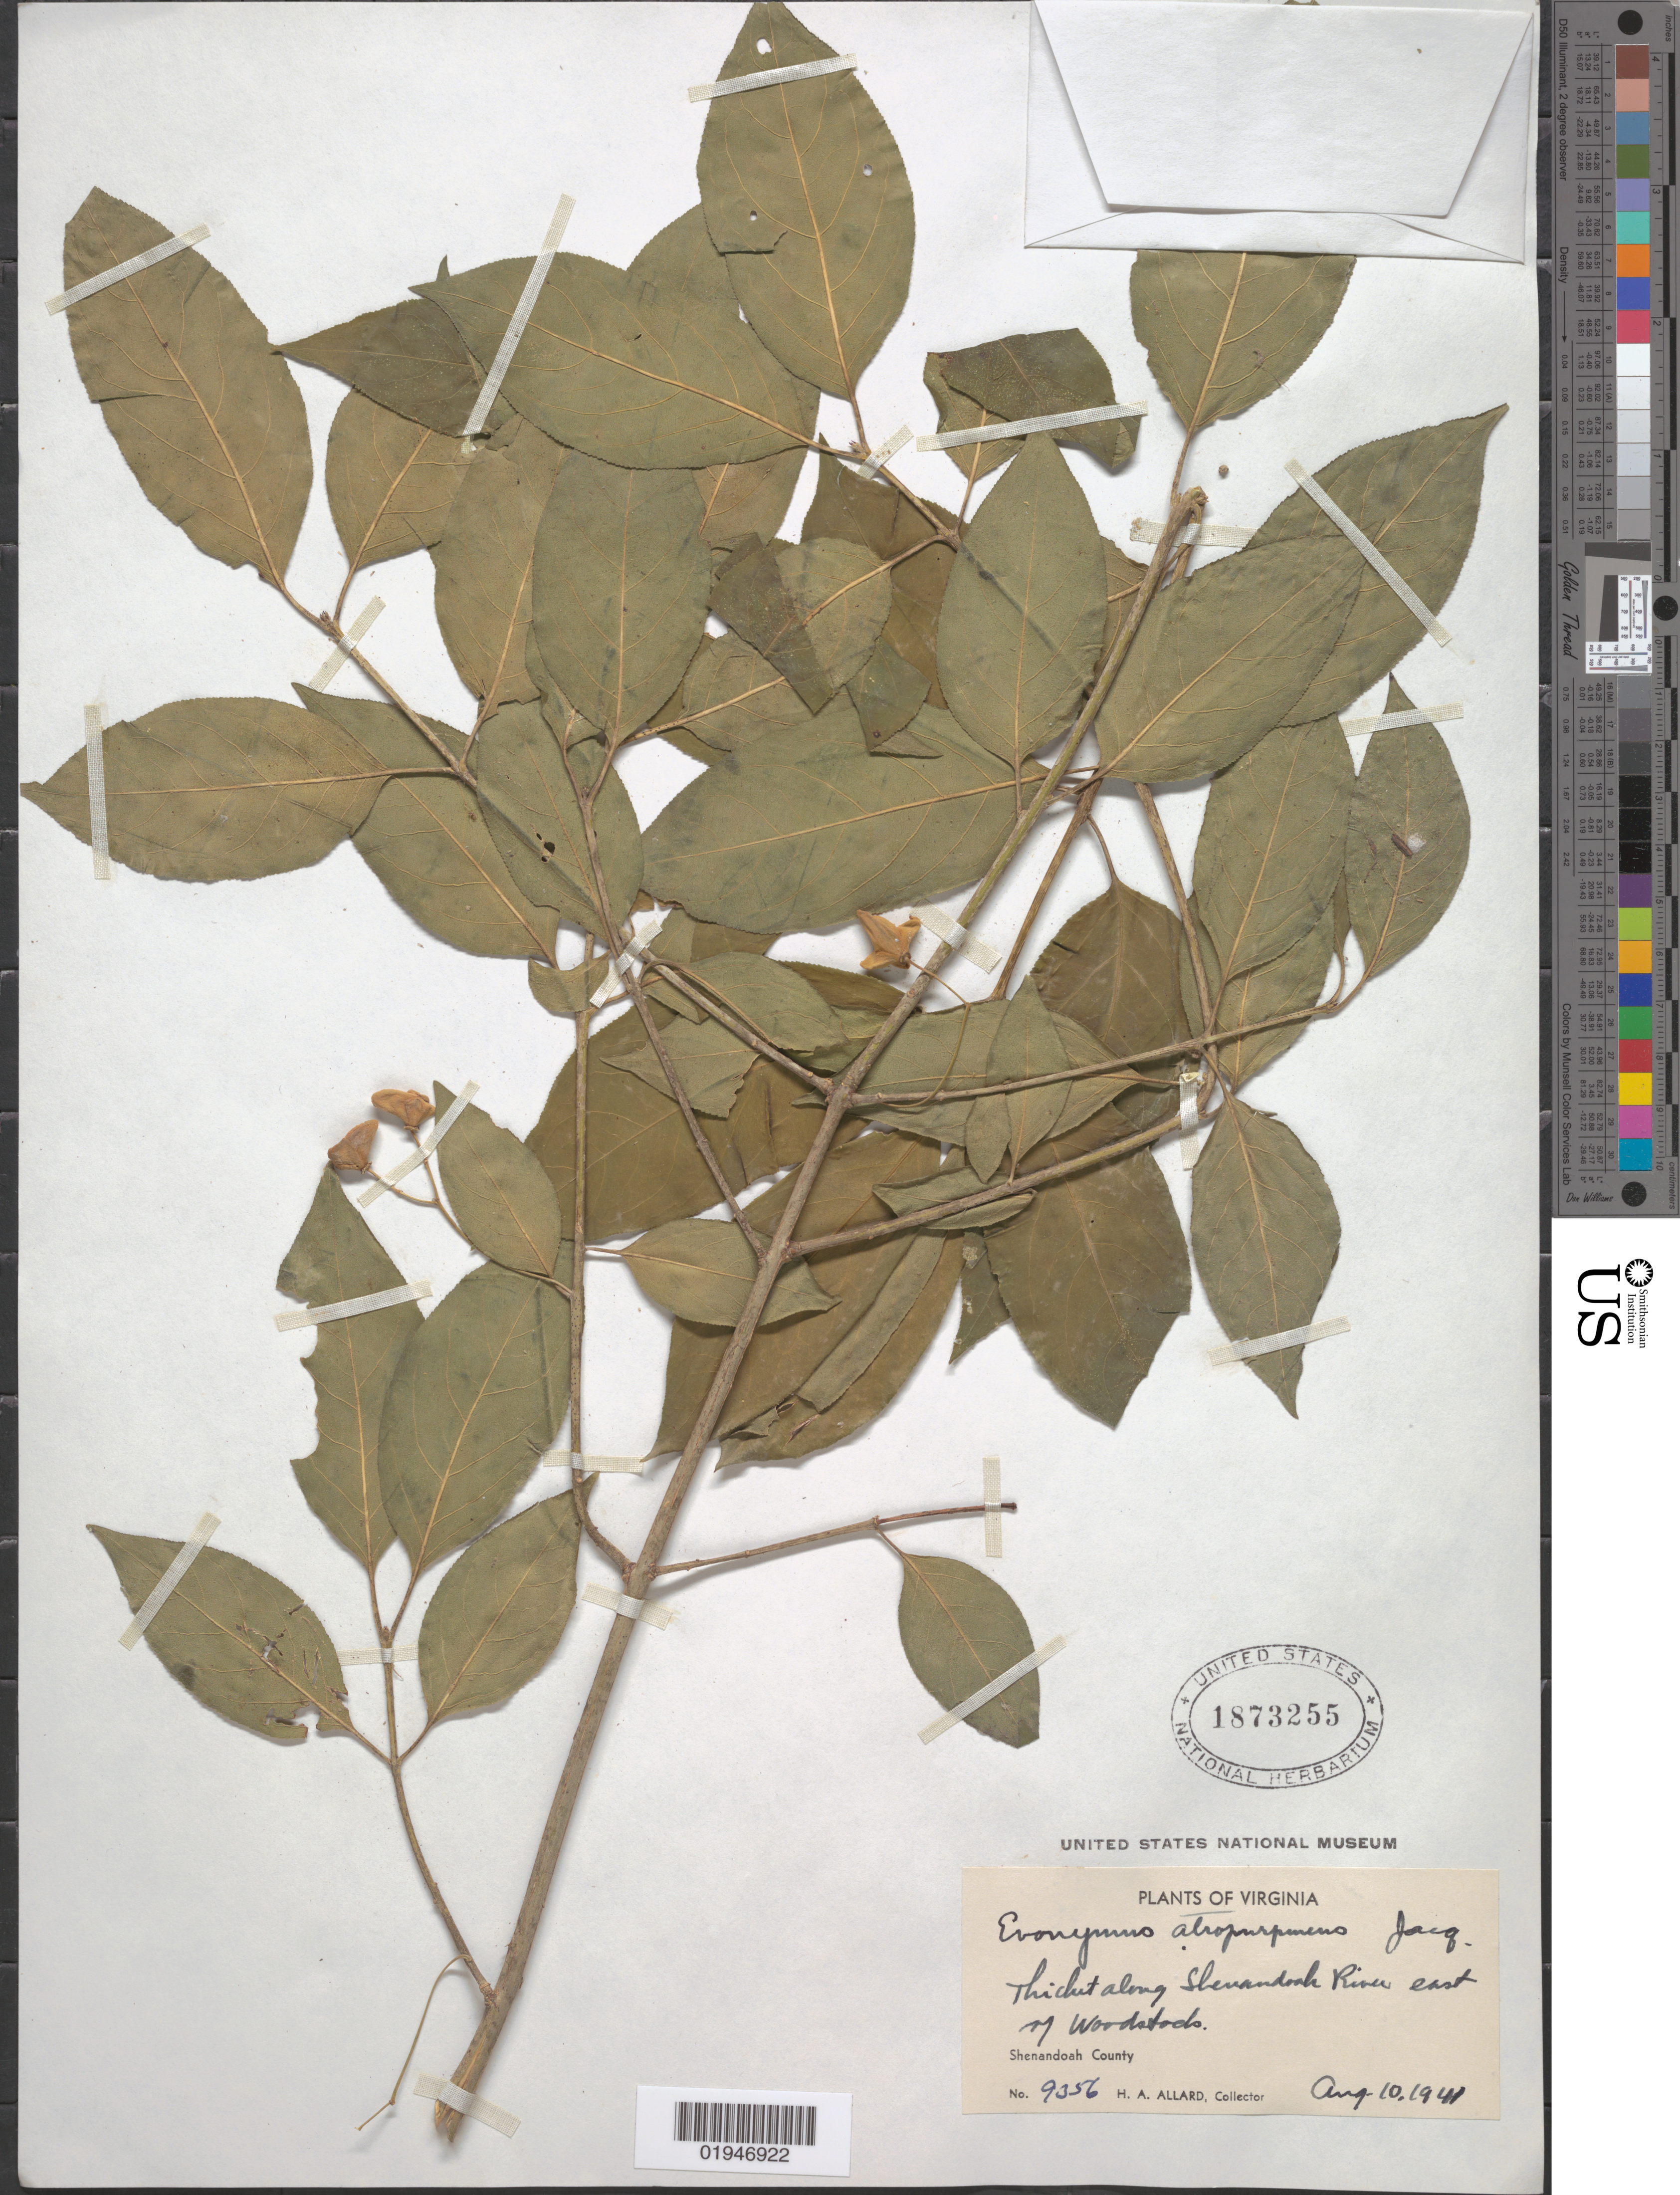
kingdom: Plantae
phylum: Tracheophyta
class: Magnoliopsida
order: Celastrales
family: Celastraceae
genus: Euonymus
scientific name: Euonymus atropurpureus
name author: Jacq.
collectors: H. A. Allard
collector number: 9356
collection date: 1941-08-10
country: United States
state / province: Virginia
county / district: Shenandoah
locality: Shenandoah River, east of Woodstock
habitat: Thickets along river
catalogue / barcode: US 1873255